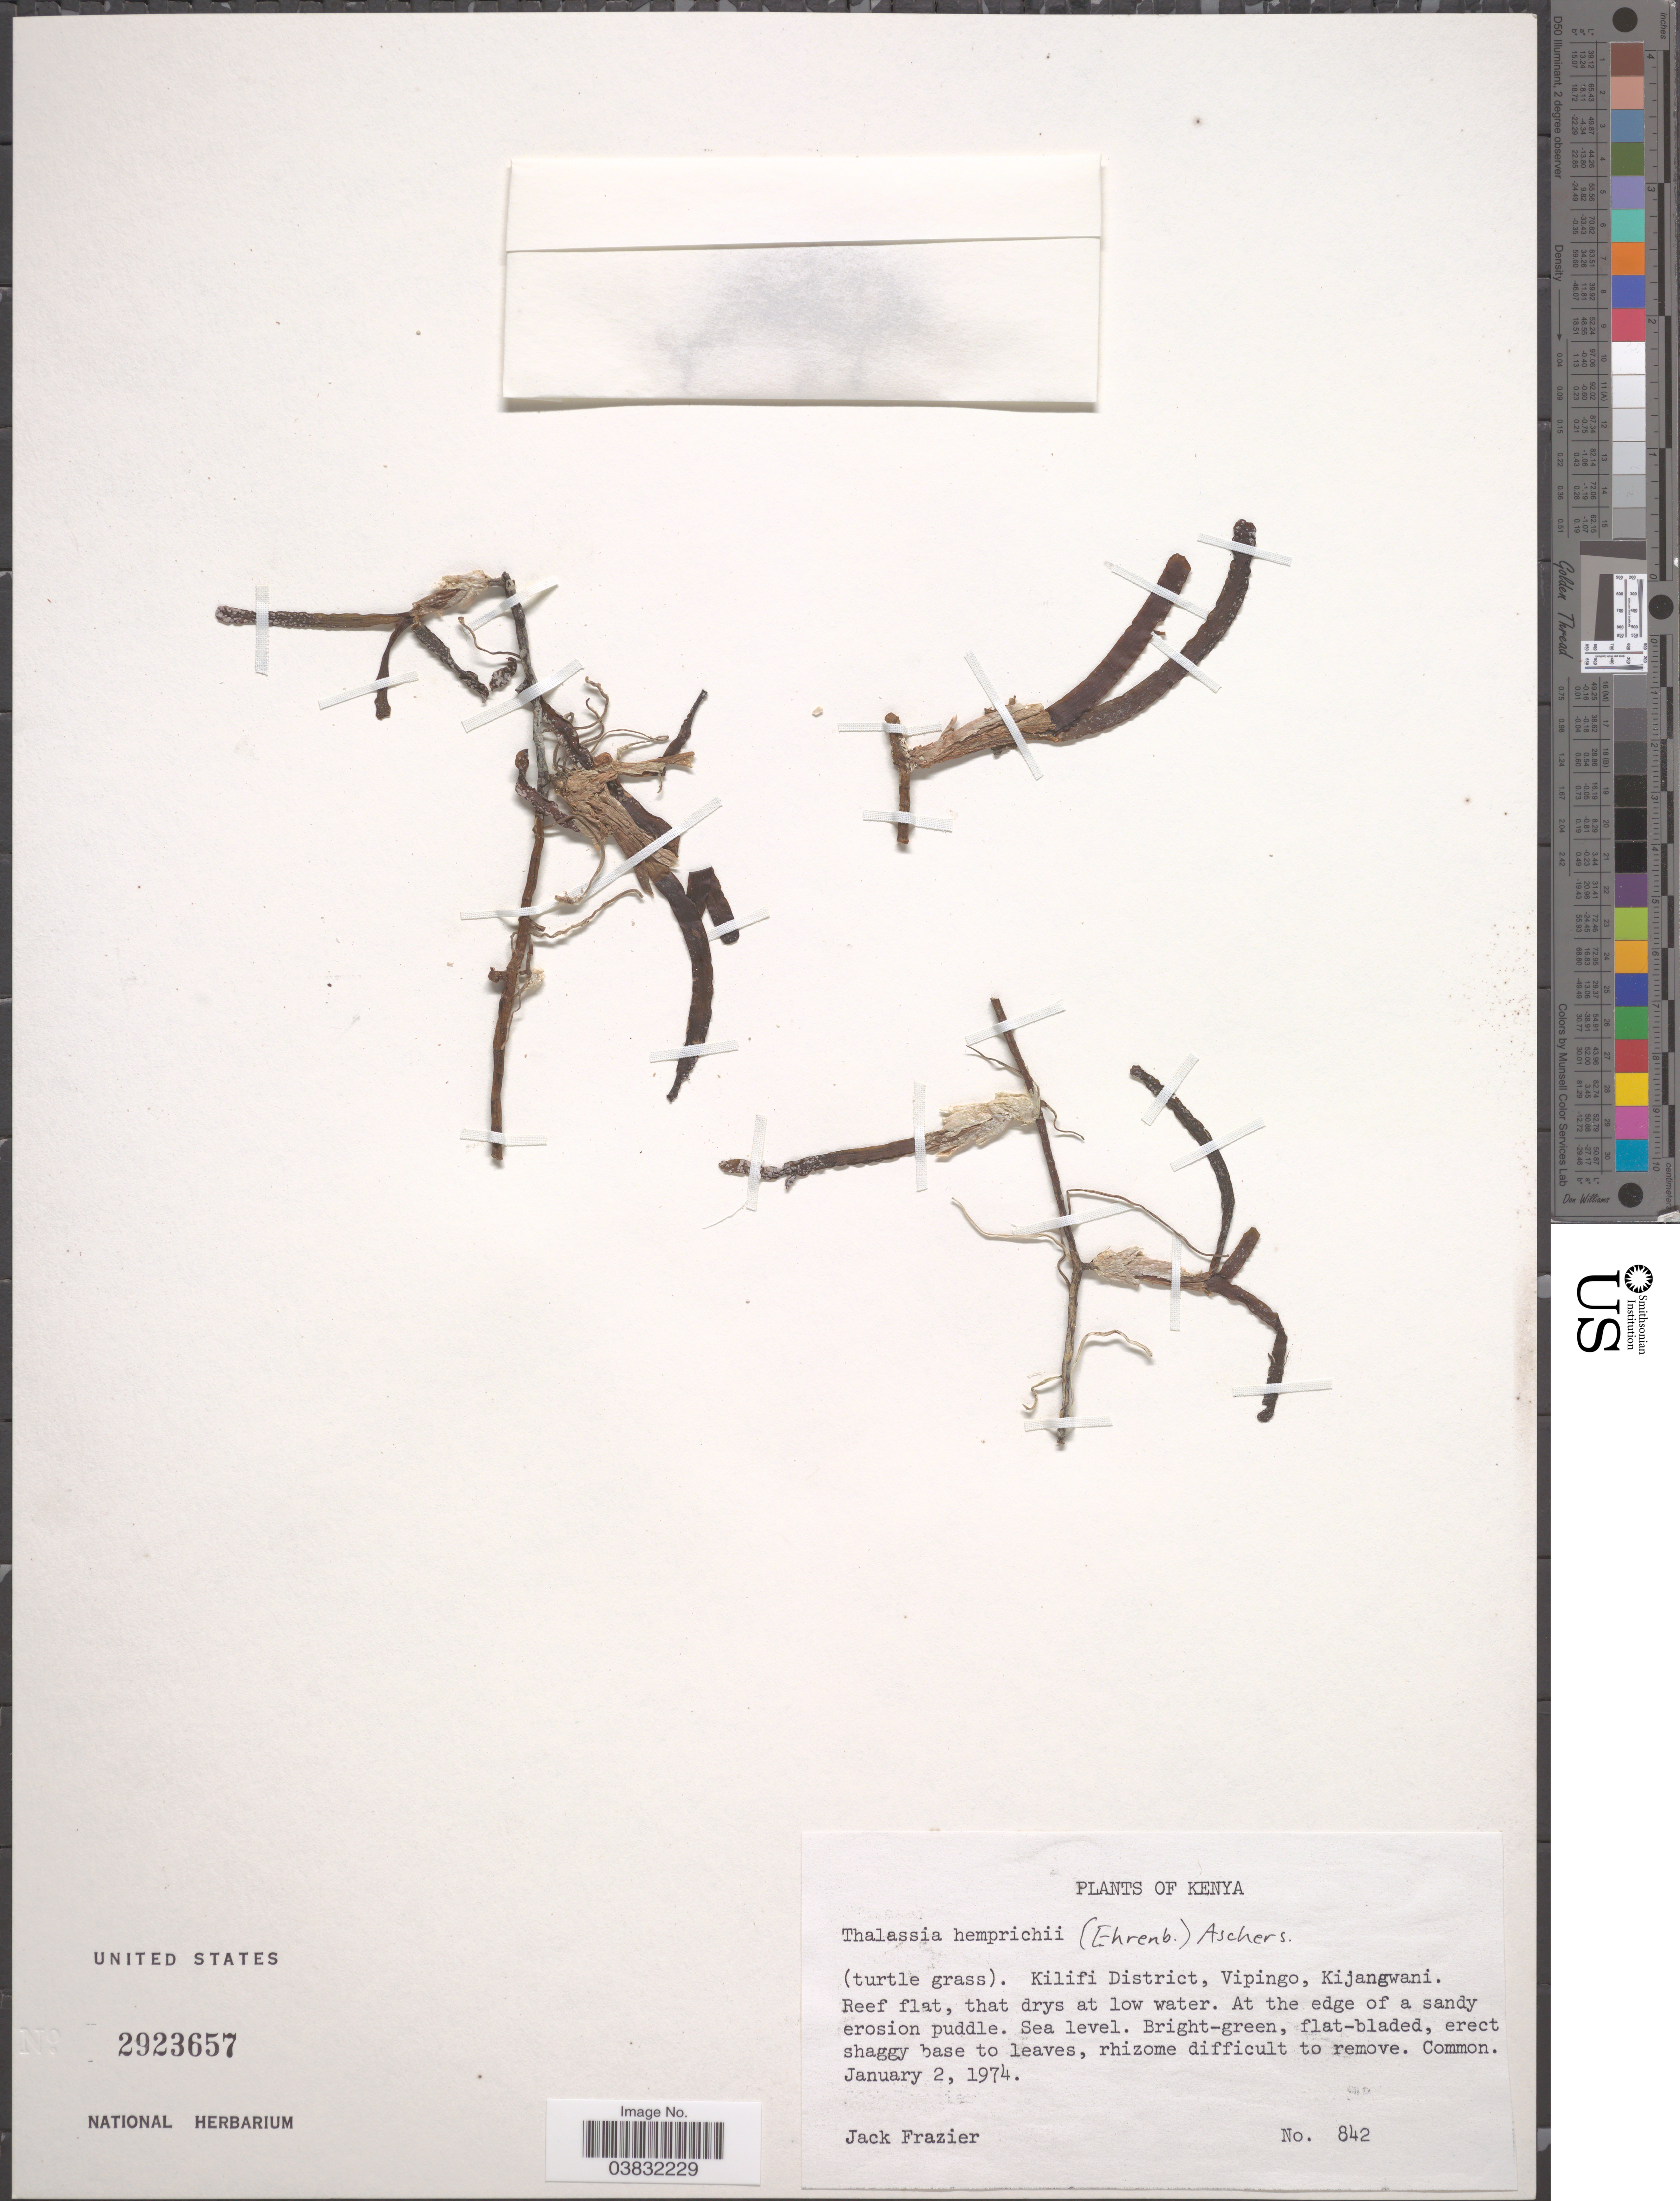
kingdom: Plantae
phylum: Tracheophyta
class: Liliopsida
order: Alismatales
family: Hydrocharitaceae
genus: Thalassia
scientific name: Thalassia hemprichii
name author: Asch.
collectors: J. Frazier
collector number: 842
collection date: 1974-01-02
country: Kenya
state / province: Kilifi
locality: Kilifi District, Vipingo, Kijangwani.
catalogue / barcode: US 2923657